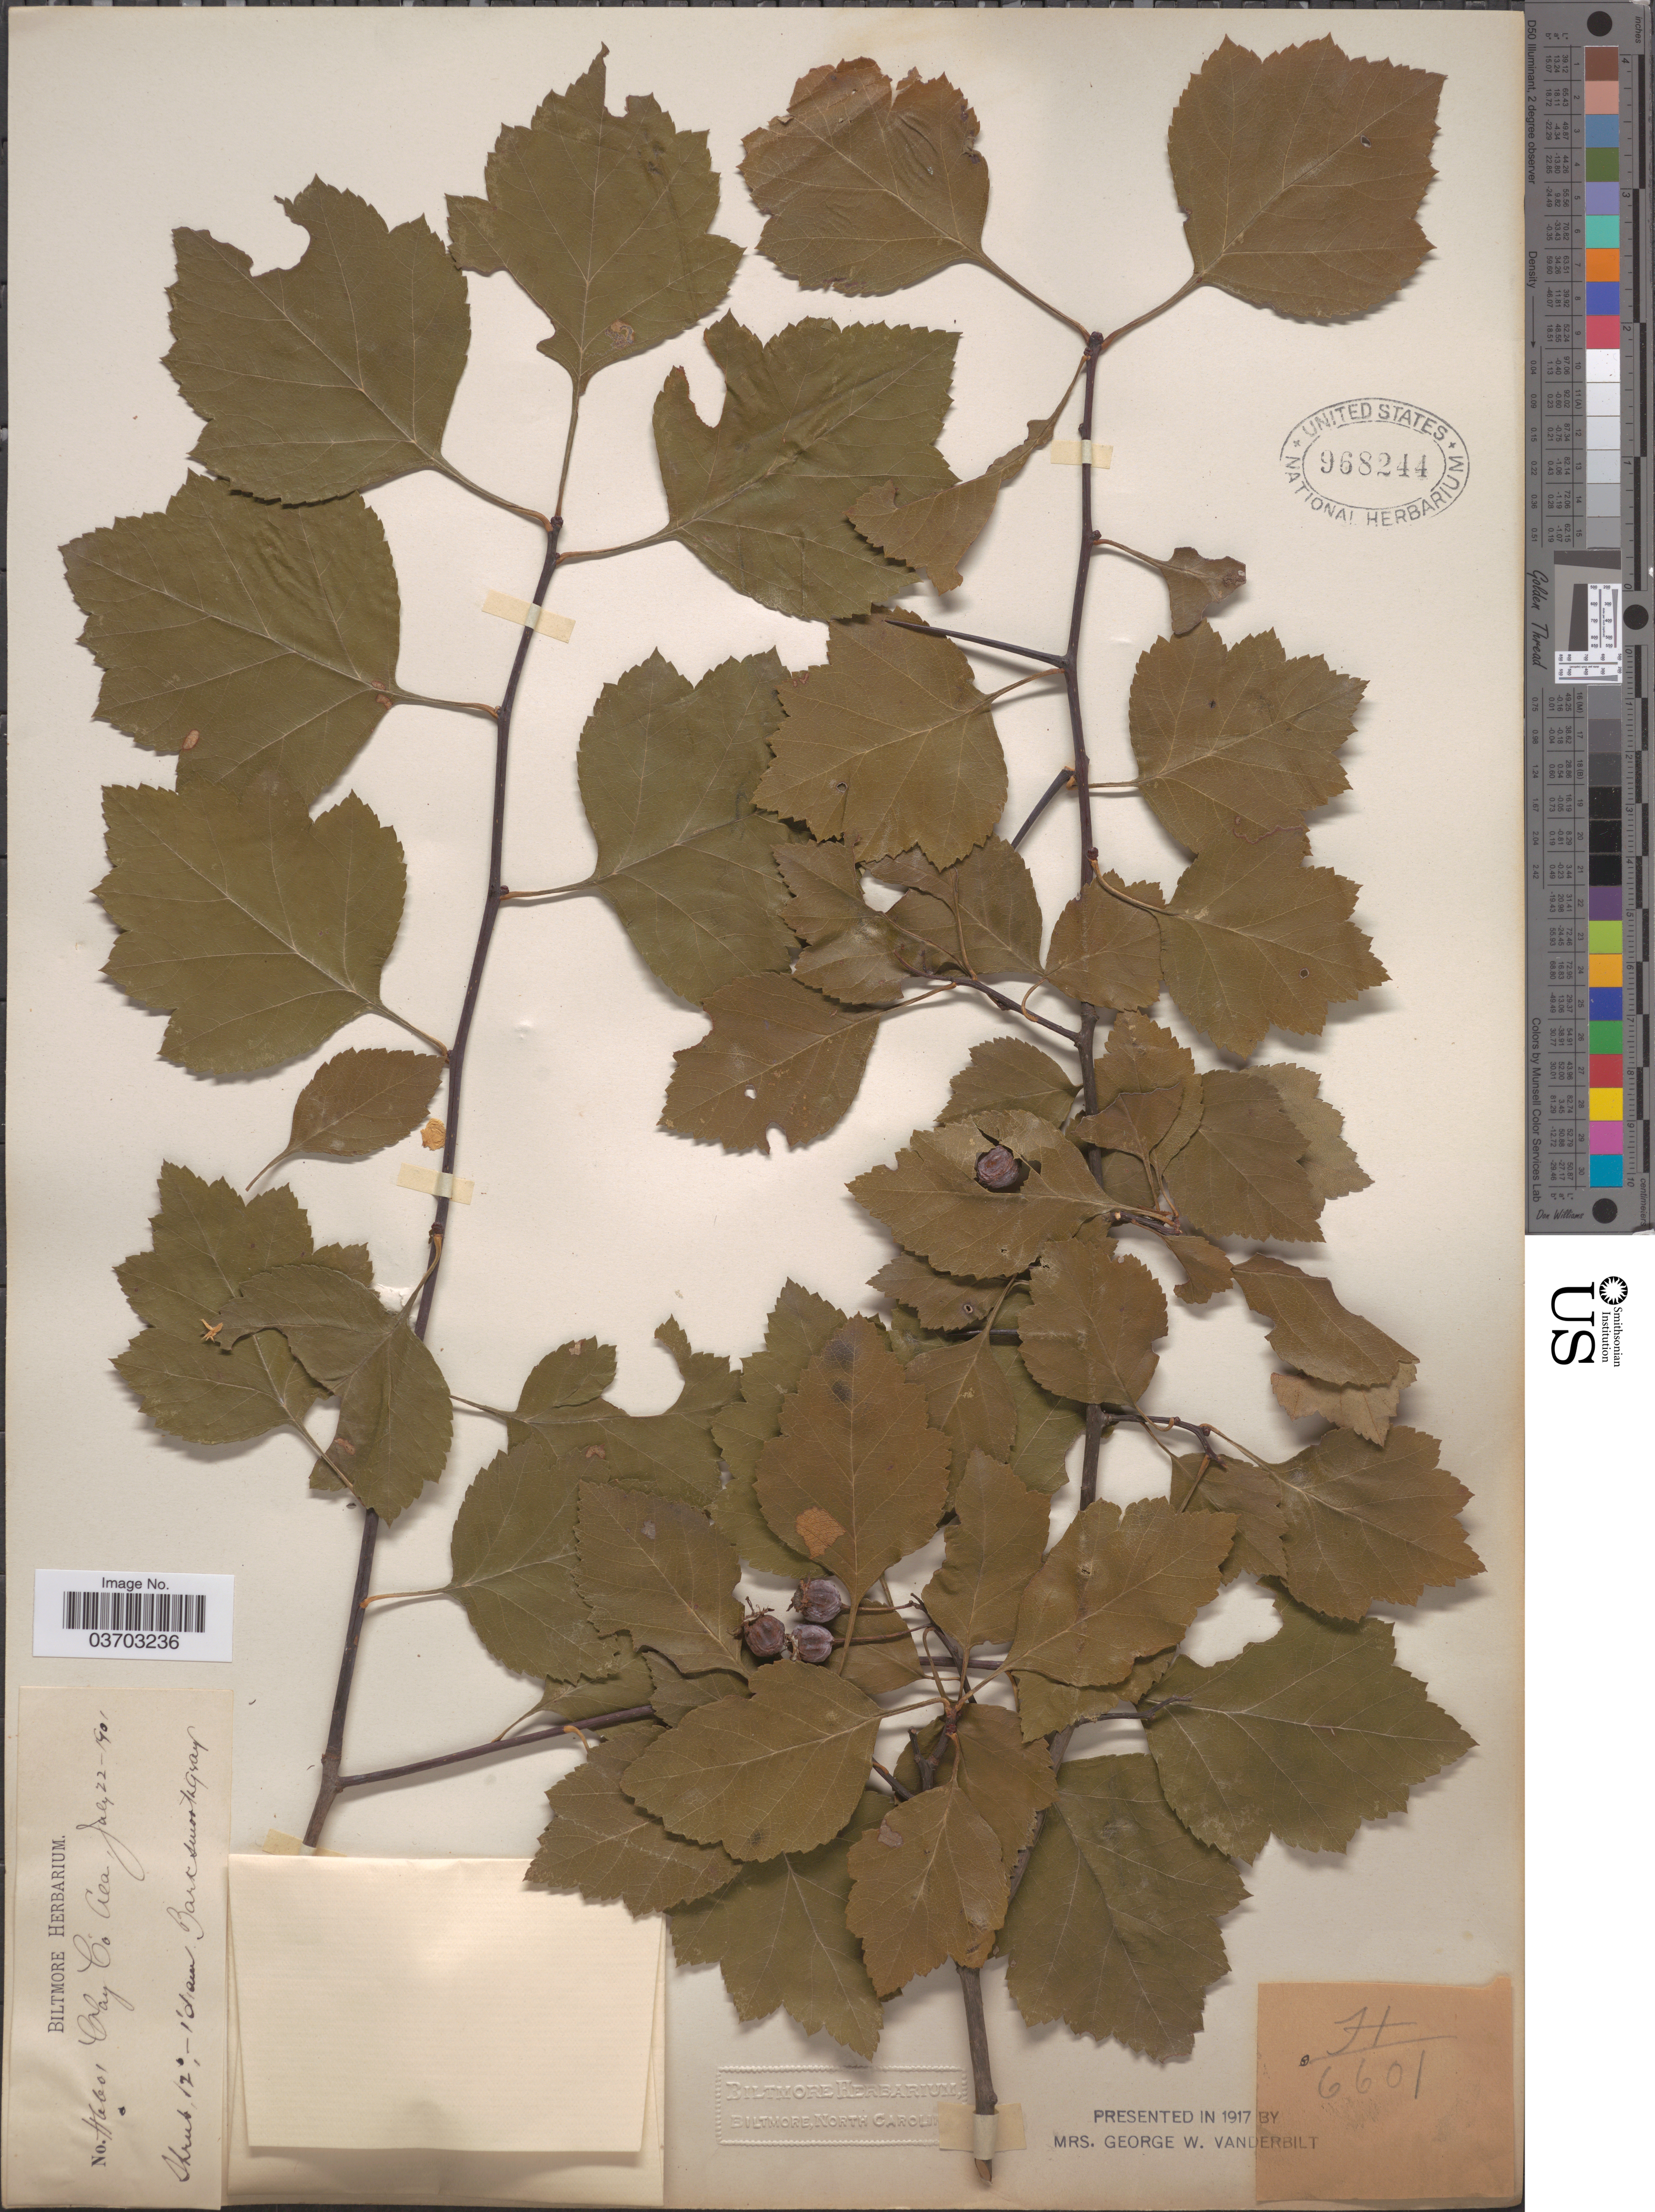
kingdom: Plantae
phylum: Tracheophyta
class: Magnoliopsida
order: Rosales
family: Rosaceae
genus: Crataegus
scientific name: Crataegus sp.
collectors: ex herb. Biltmore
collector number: H6601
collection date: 1901-07-22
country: United States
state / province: Alabama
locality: Clay Co.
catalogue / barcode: US 968244